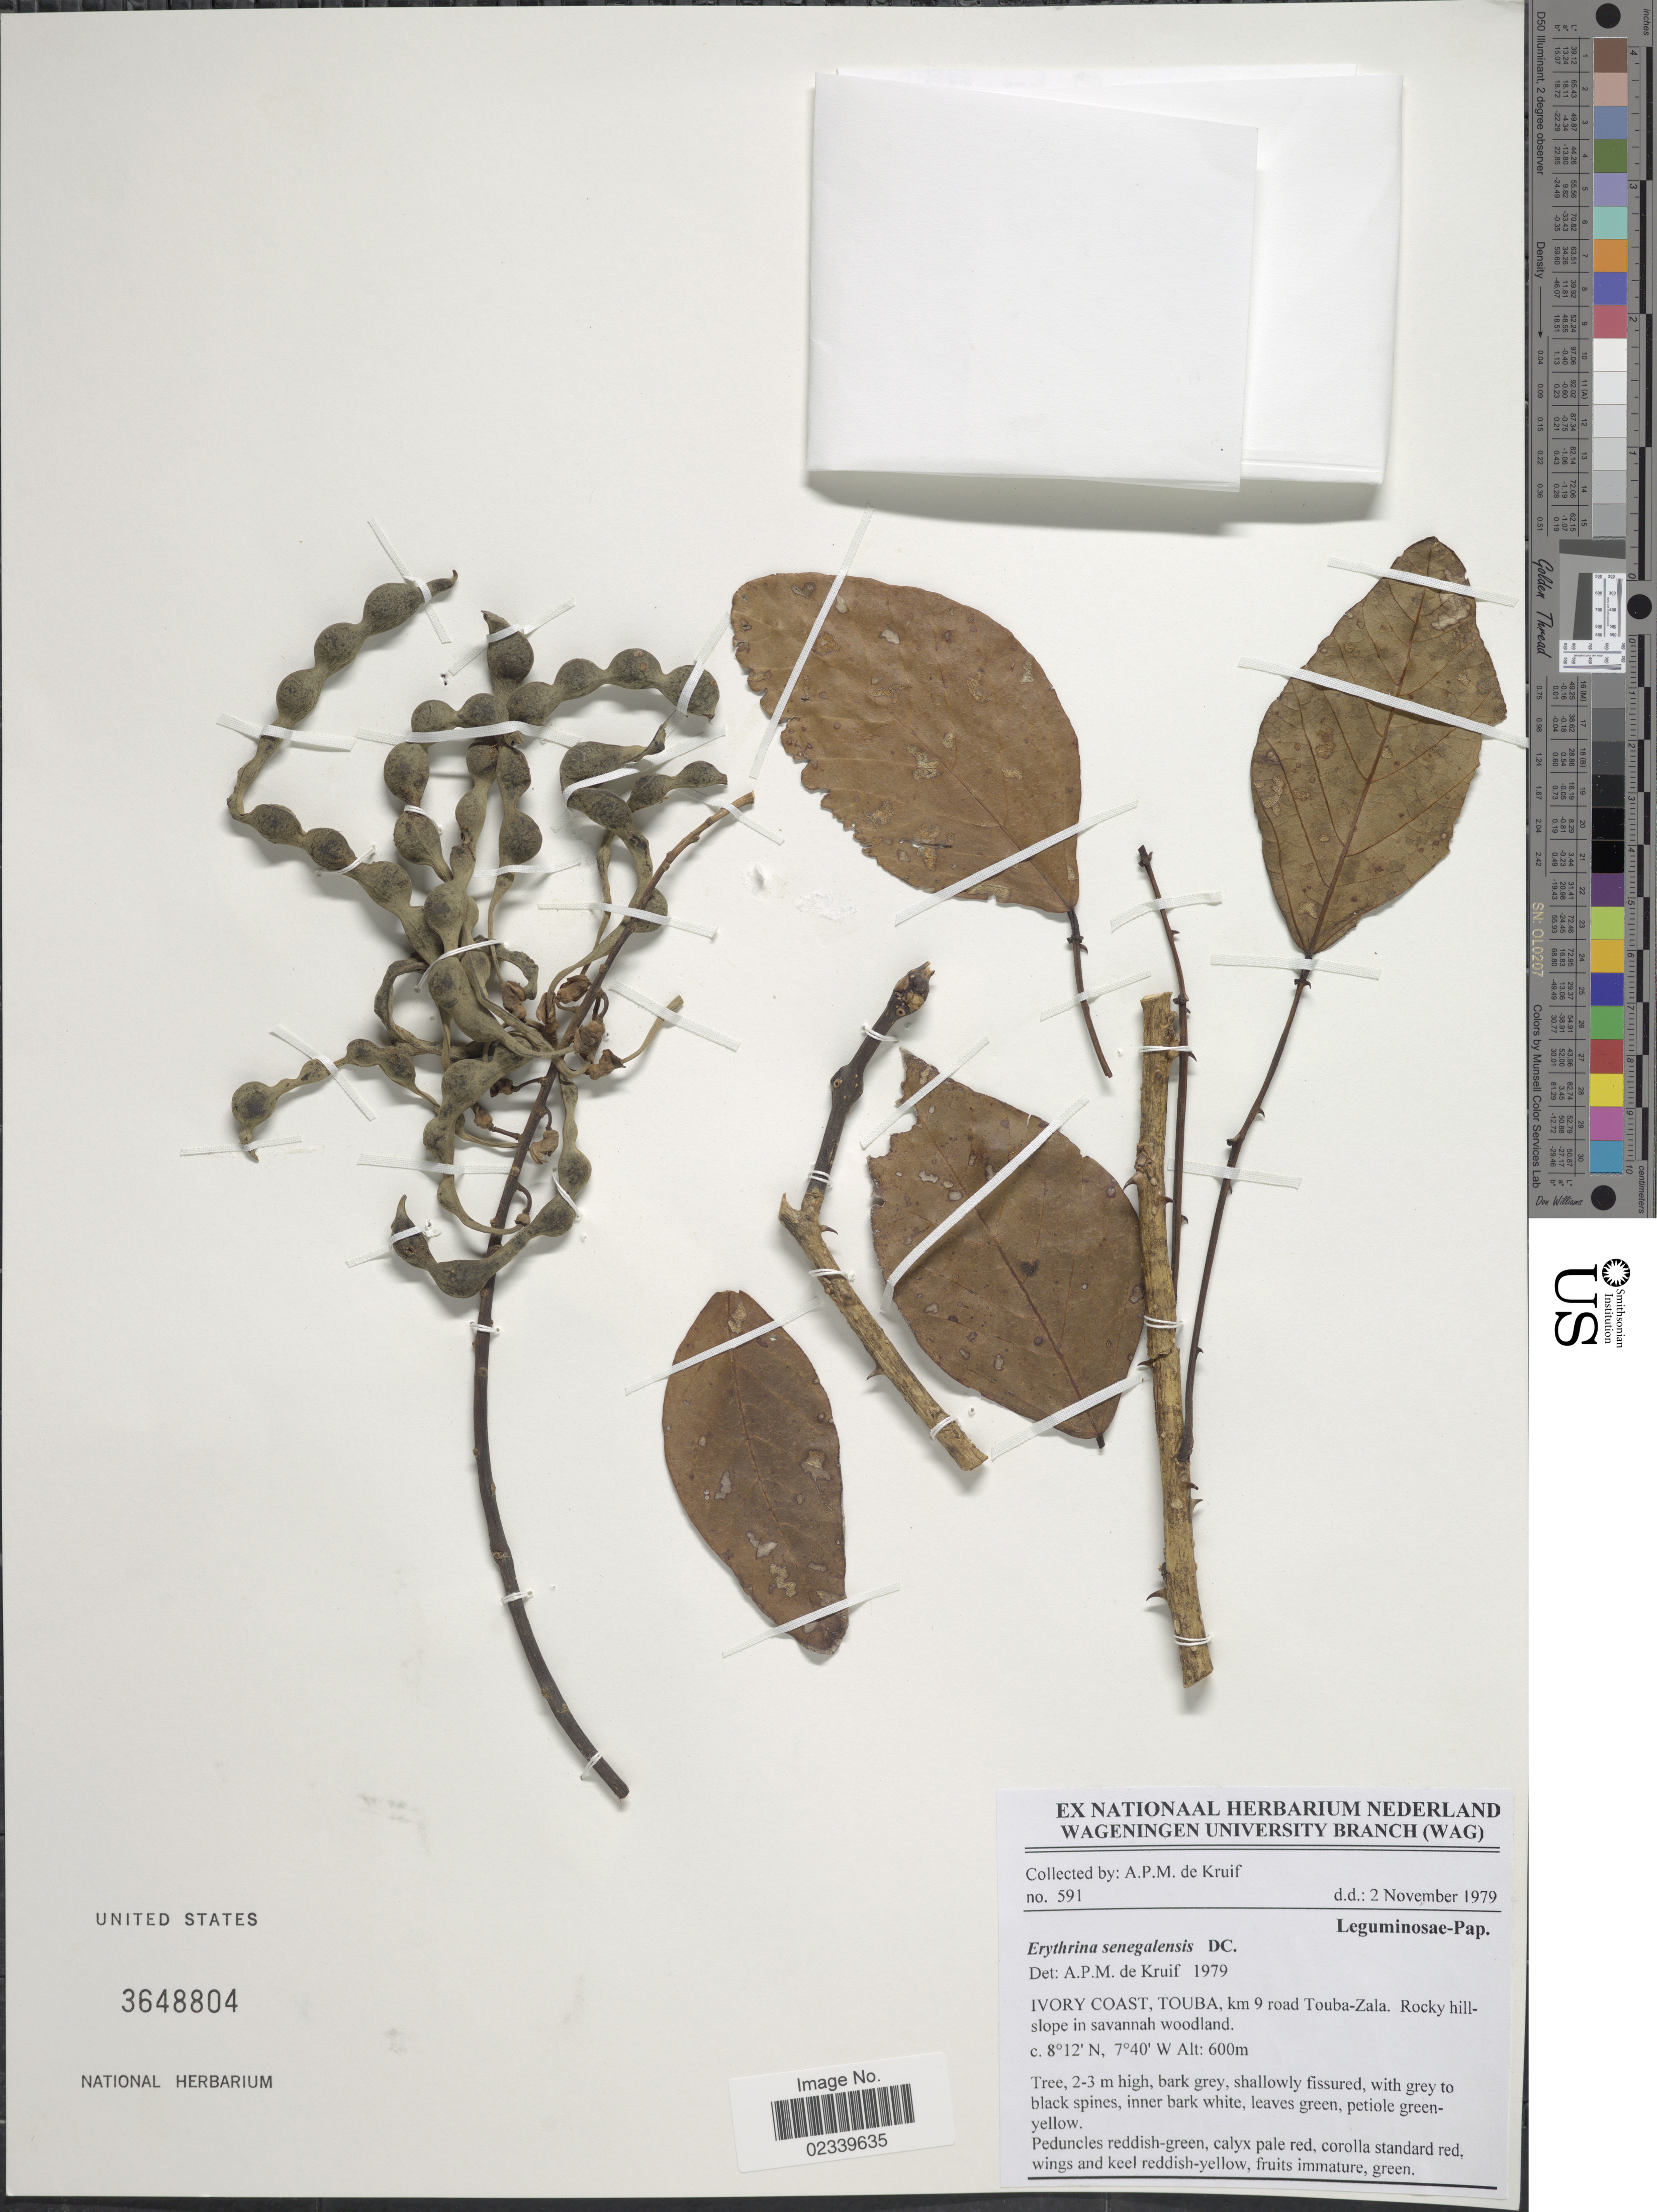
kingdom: Plantae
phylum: Tracheophyta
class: Magnoliopsida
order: Fabales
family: Fabaceae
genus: Erythrina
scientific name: Erythrina senegalensis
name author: DC.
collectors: A. P. de Kruif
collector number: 591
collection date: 1979-11-02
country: Ivory Coast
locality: Ivory Coast, Touba, km 9 road Touba-Zala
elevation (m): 600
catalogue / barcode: US 3648804